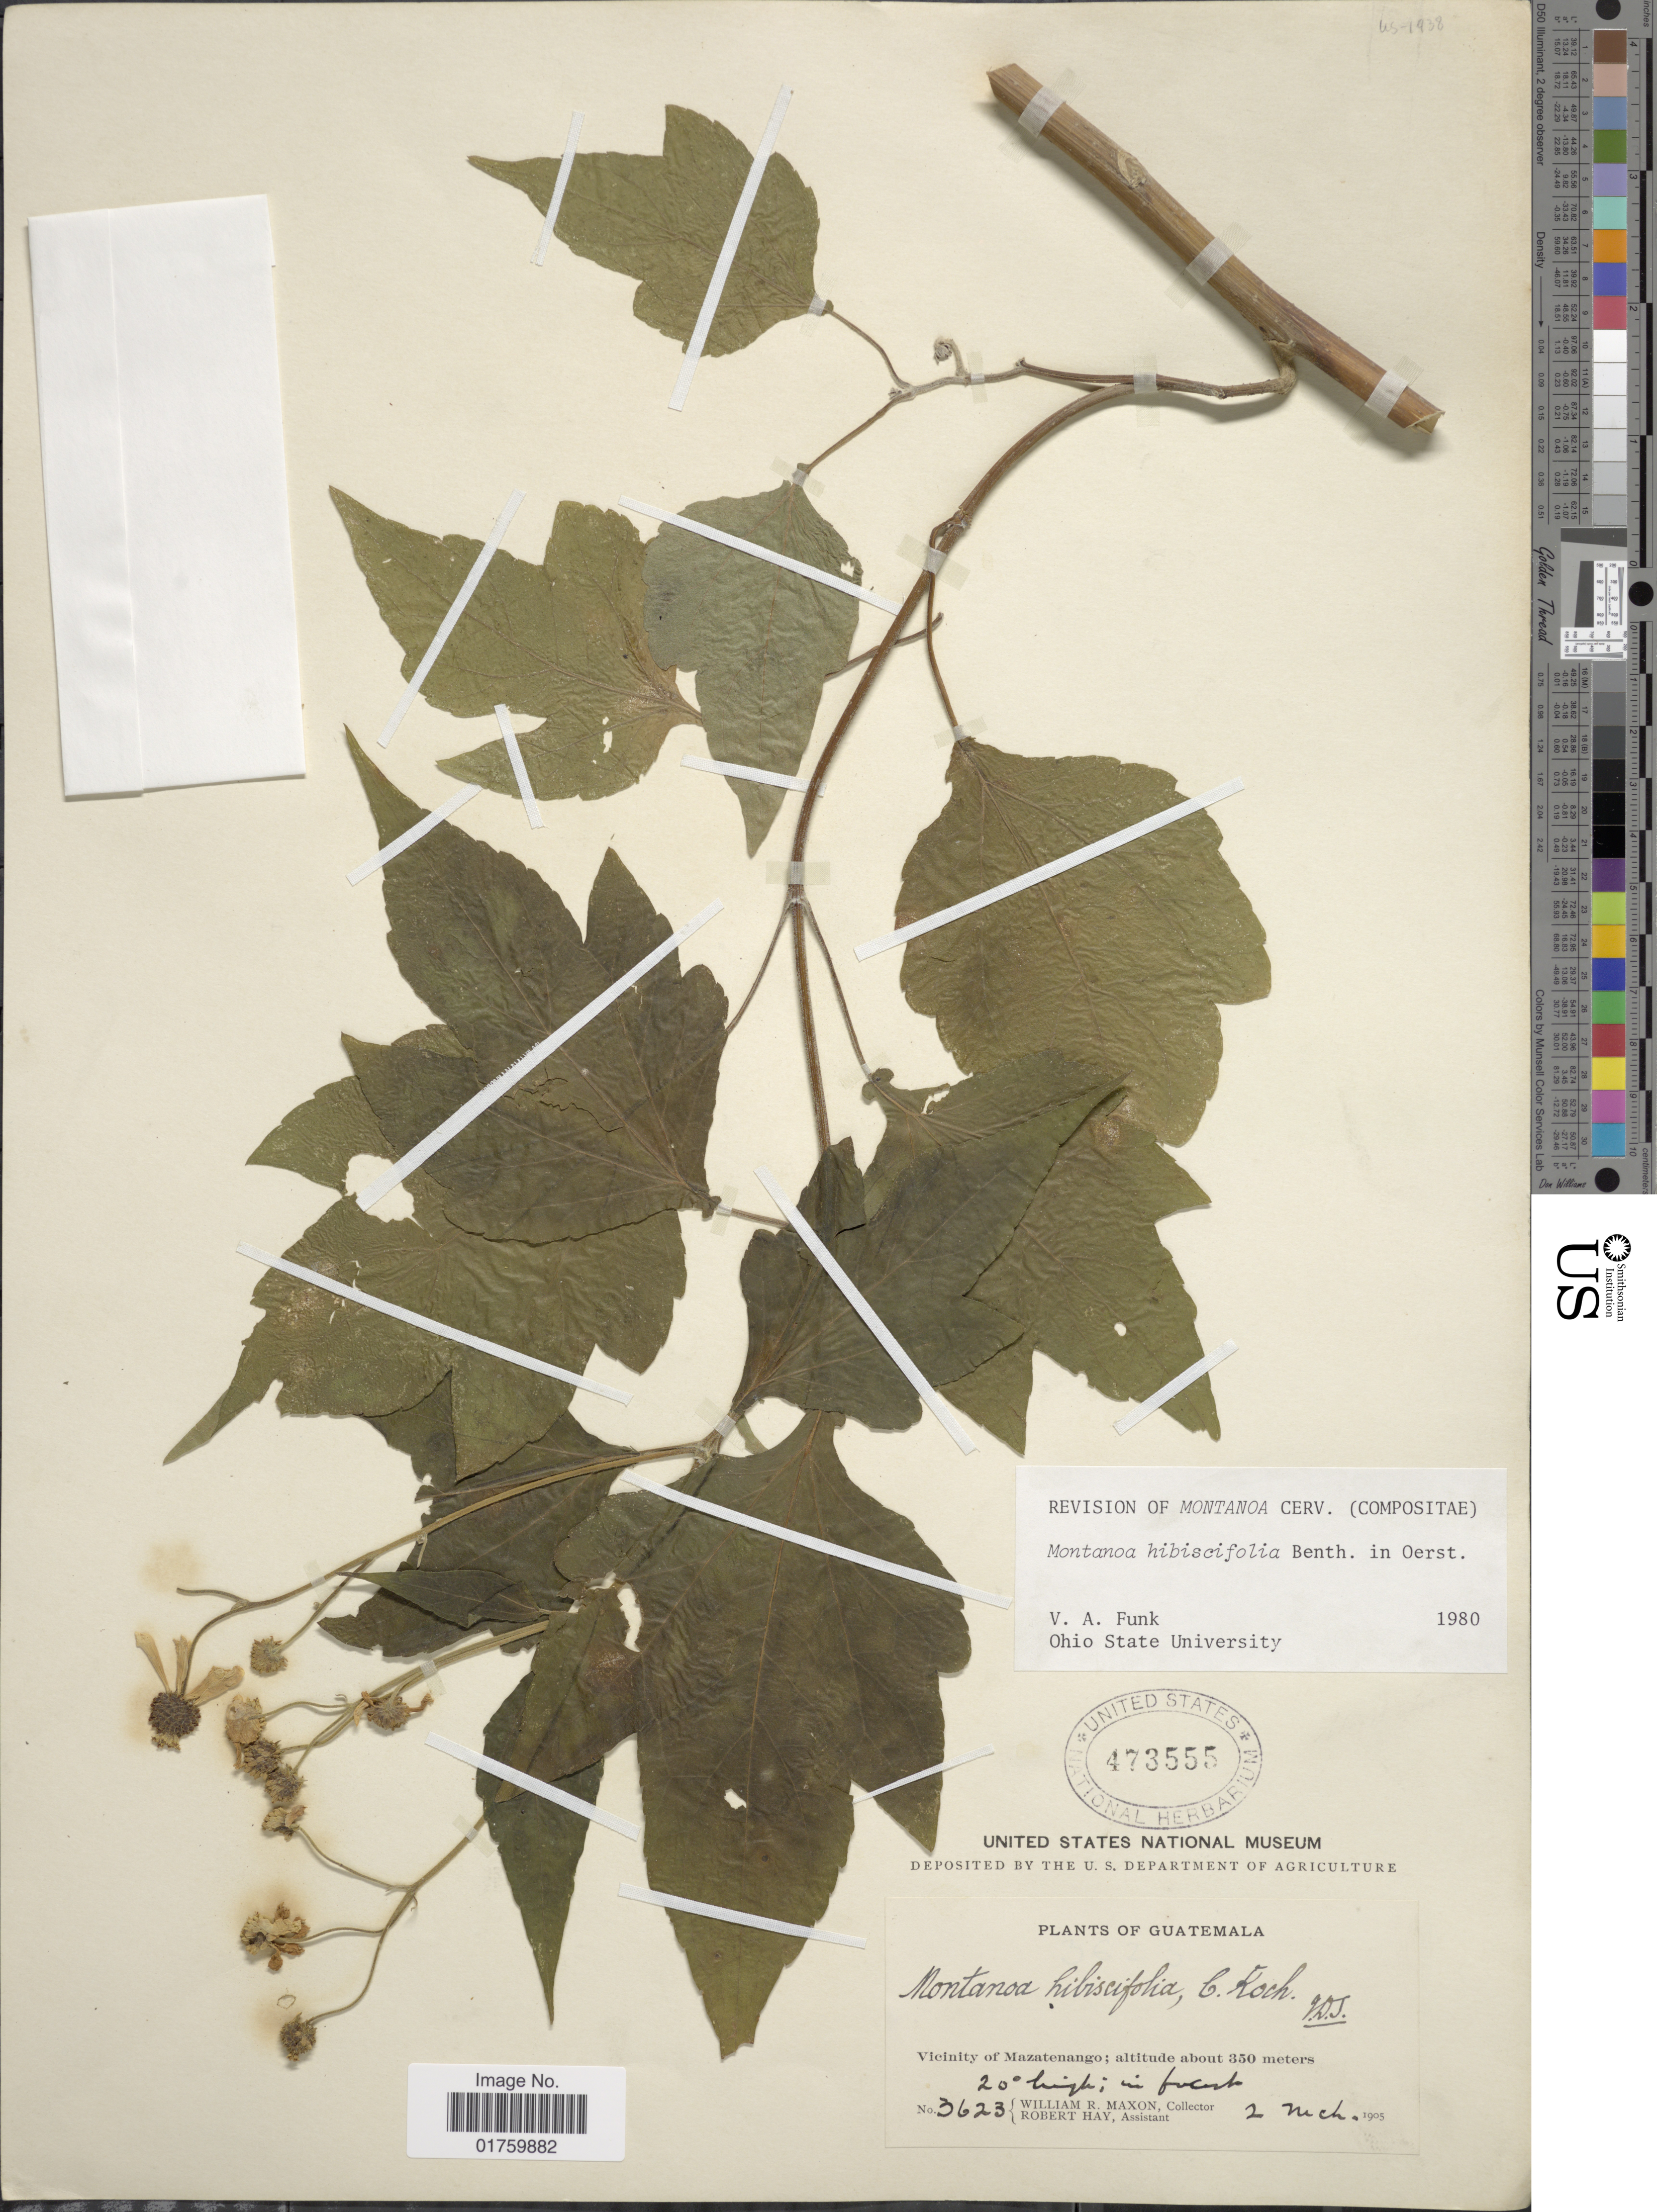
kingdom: Plantae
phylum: Tracheophyta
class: Magnoliopsida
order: Asterales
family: Asteraceae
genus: Montanoa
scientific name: Montanoa hibiscifolia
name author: Benth.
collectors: W. R. Maxon & R. Hay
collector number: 3623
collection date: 1905-03-02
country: Guatemala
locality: Vicinity of Mazatenango.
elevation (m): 350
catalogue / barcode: US 473555